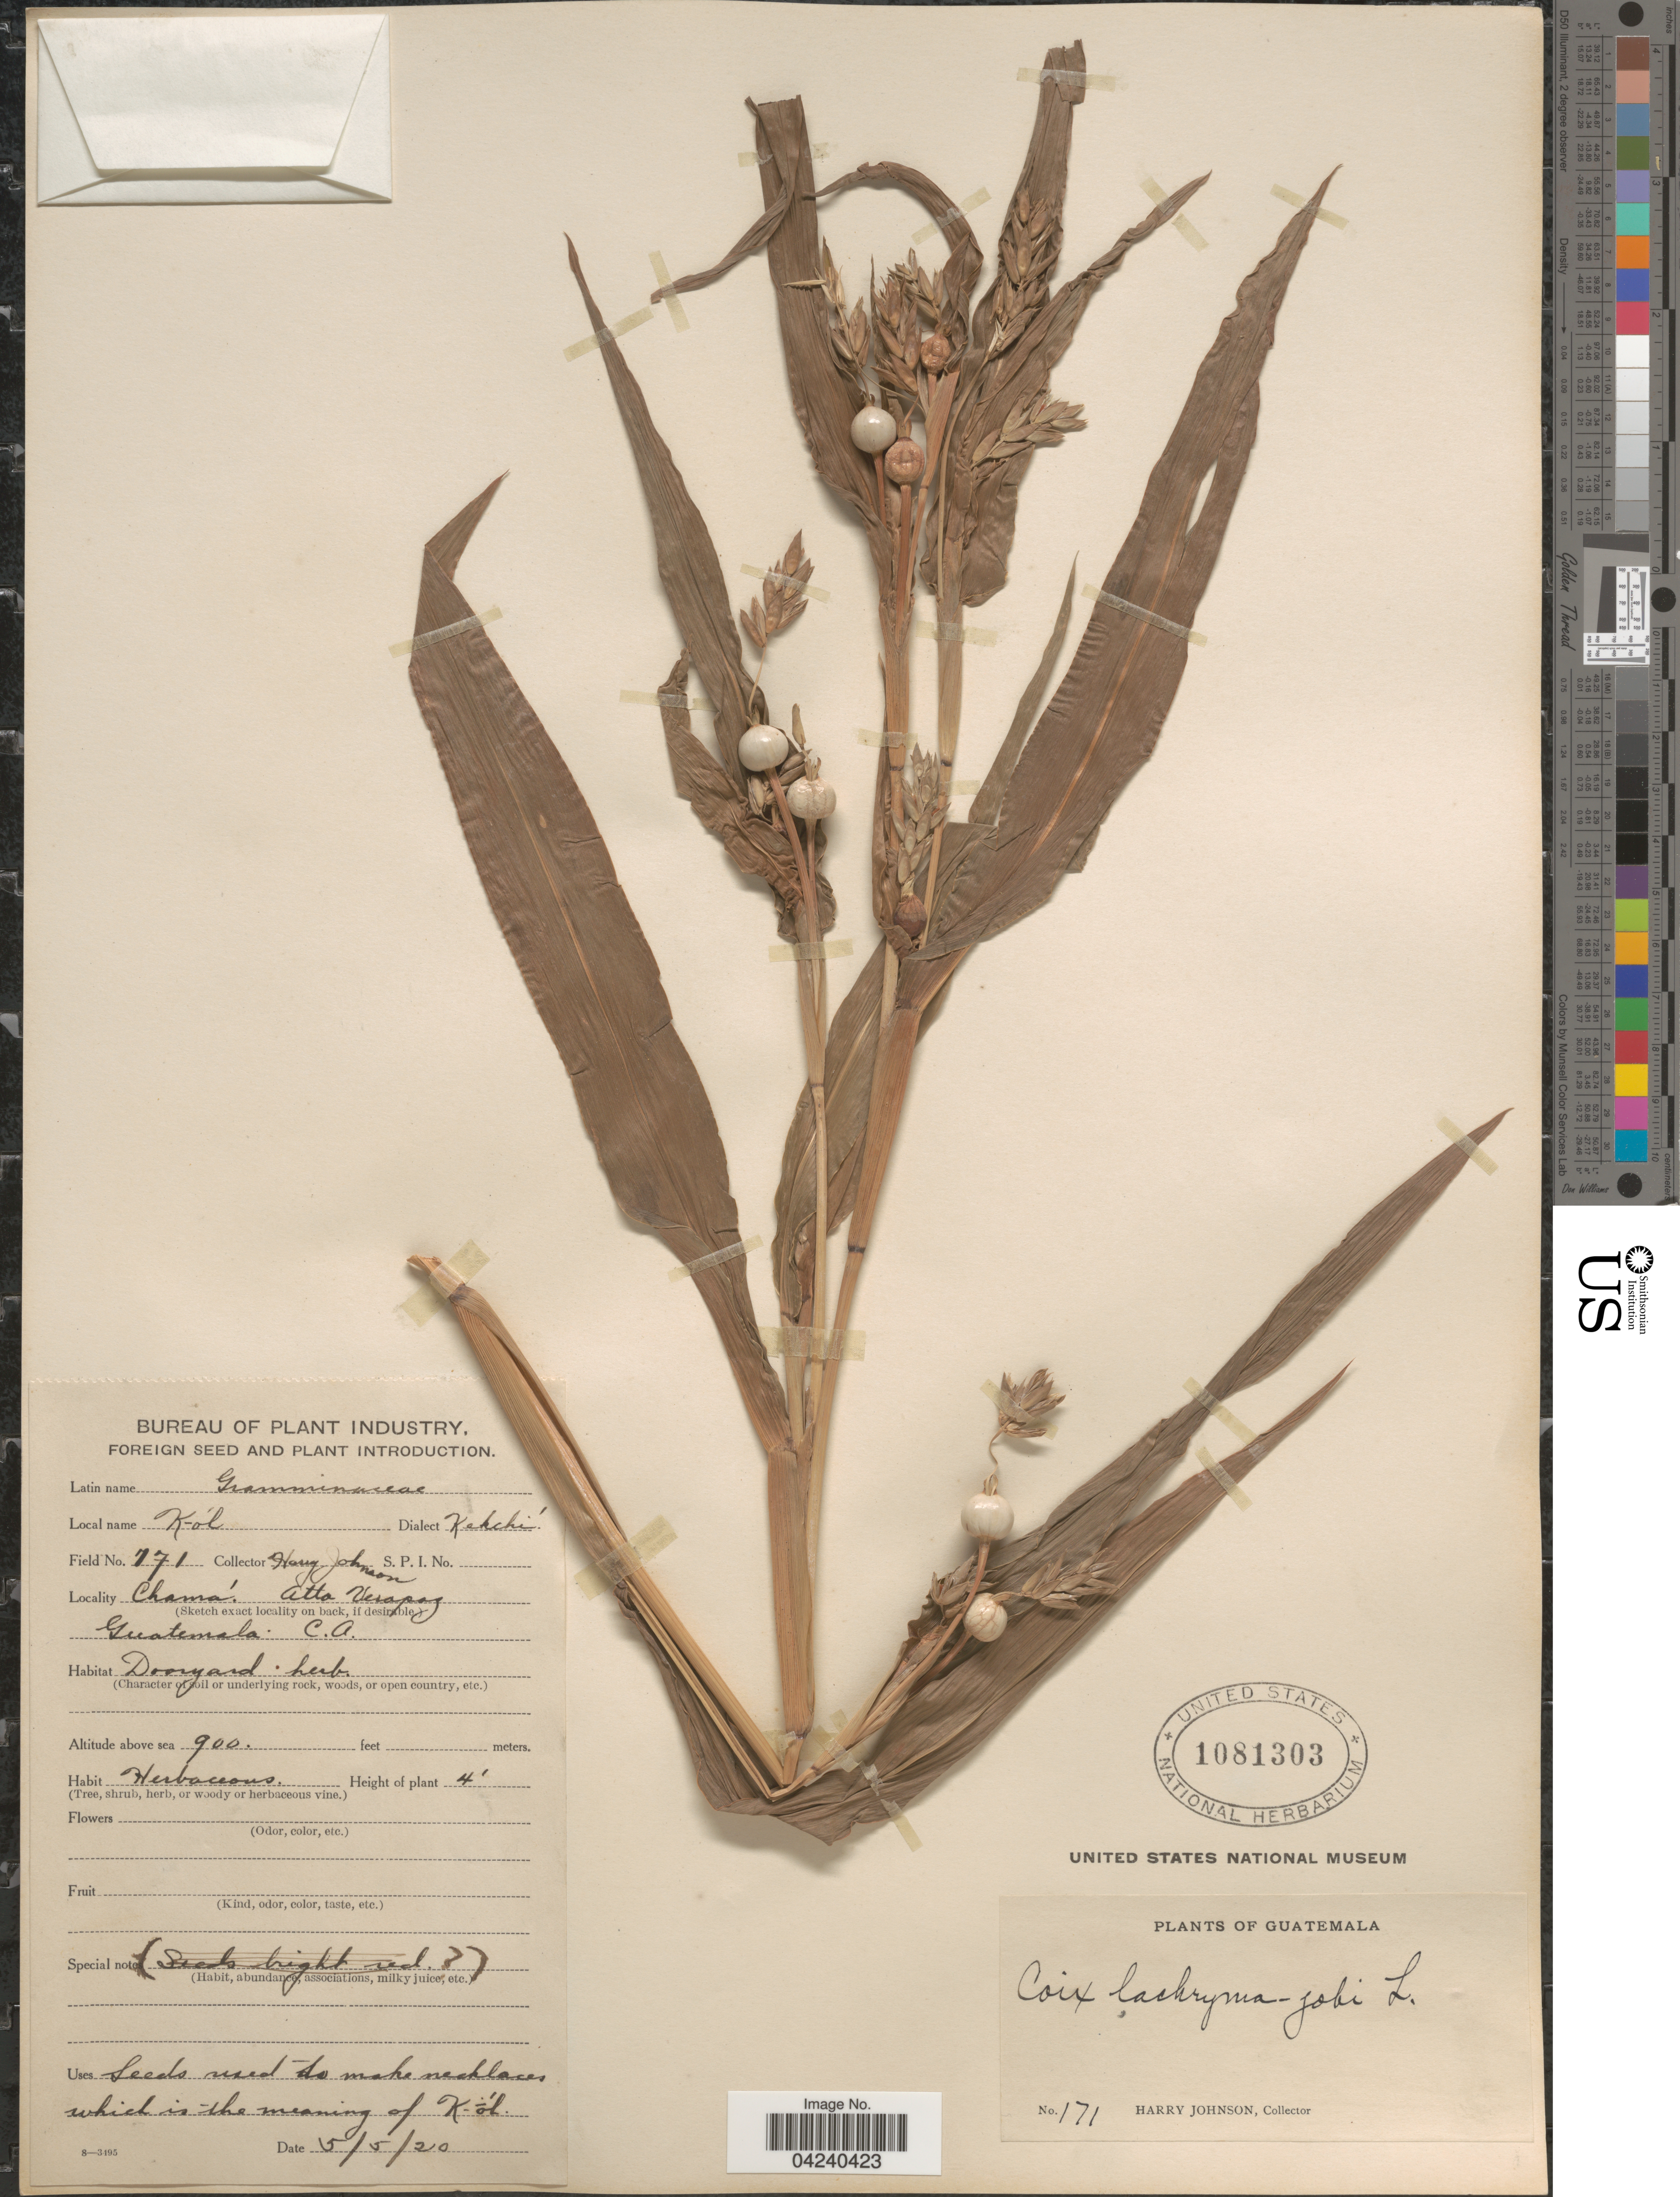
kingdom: Plantae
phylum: Tracheophyta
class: Liliopsida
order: Poales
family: Poaceae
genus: Coix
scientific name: Coix lacryma-jobi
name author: L.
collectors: H. Johnson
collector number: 171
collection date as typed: Transcribed d/m/y: 5/5/20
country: Guatemala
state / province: Alta Verapaz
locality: Chamá.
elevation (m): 274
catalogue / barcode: US 1081303